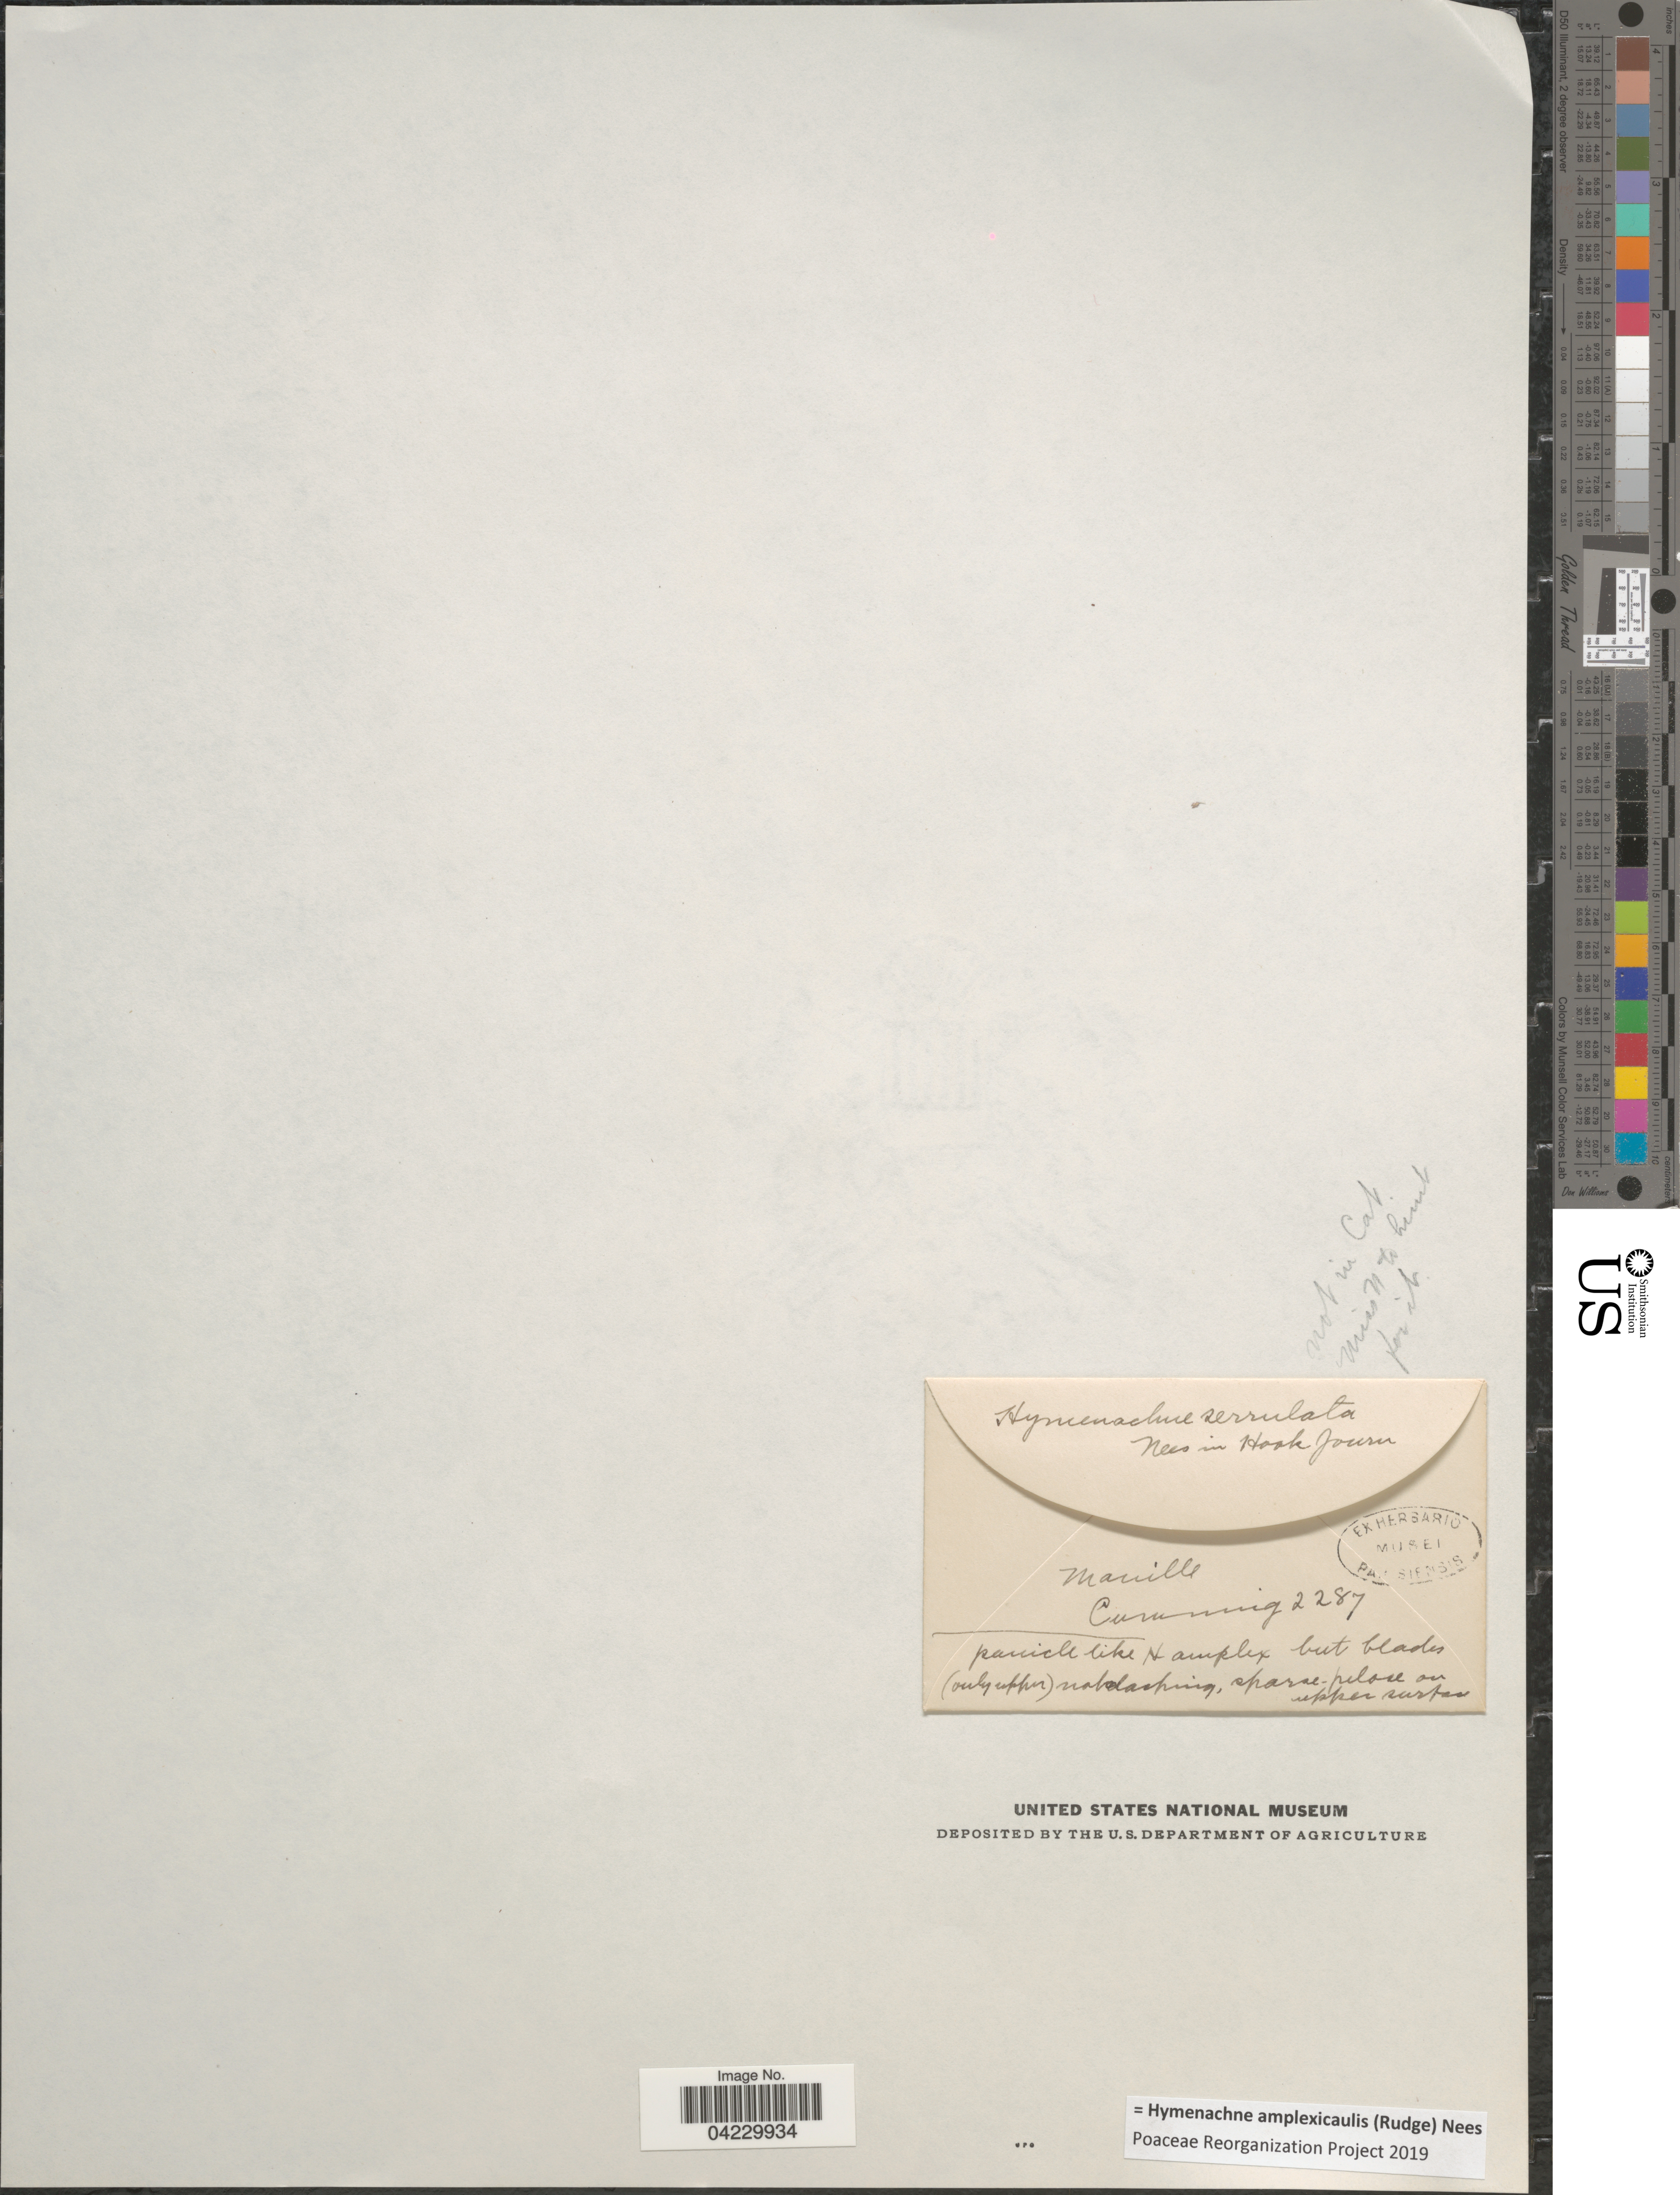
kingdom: Plantae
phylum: Tracheophyta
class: Liliopsida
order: Poales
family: Poaceae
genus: Hymenachne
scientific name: Hymenachne amplexicaulis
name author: (Rudge) Nees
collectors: Cumming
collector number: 2287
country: Philippines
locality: Manille.